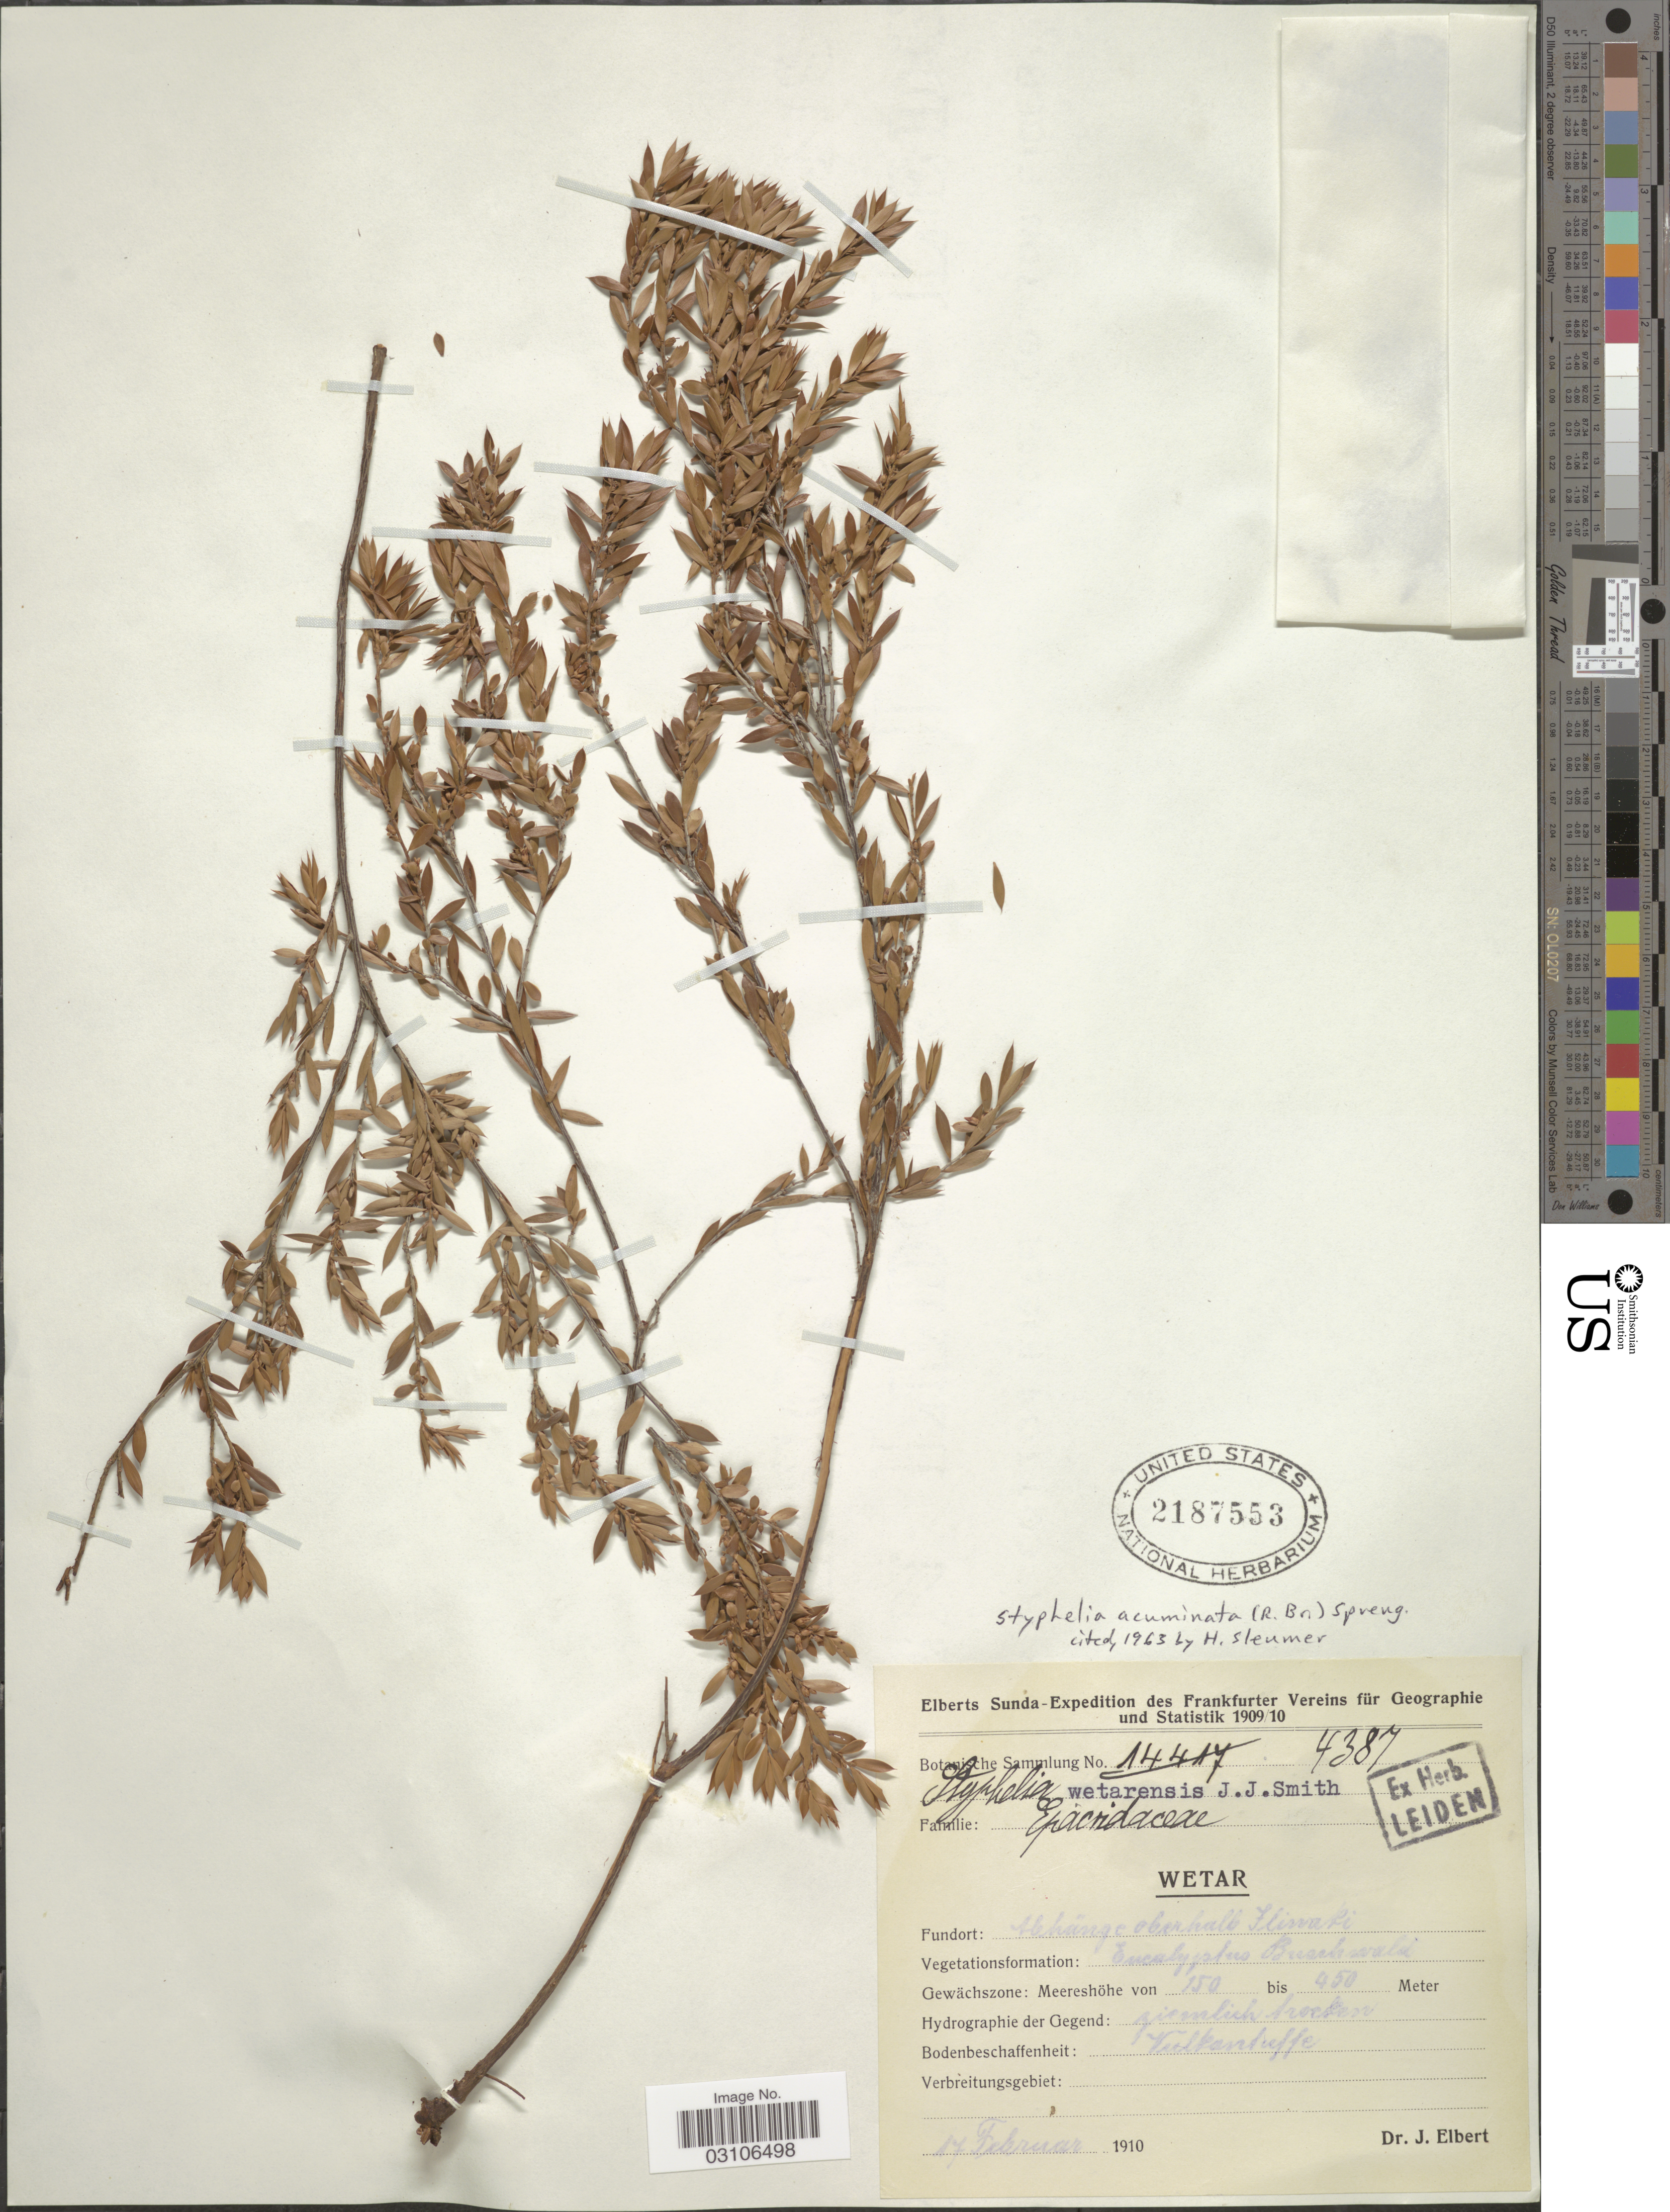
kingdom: Plantae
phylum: Tracheophyta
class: Magnoliopsida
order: Ericales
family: Ericaceae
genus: Styphelia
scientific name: Styphelia acuminata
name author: (R. Br.) Spreng.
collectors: J. Elbert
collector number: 4387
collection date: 1910-02-17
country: Indonesia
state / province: Maluku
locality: Wetar. Hehánge oberhalb Iliwaki.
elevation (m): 150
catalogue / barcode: US 2187553